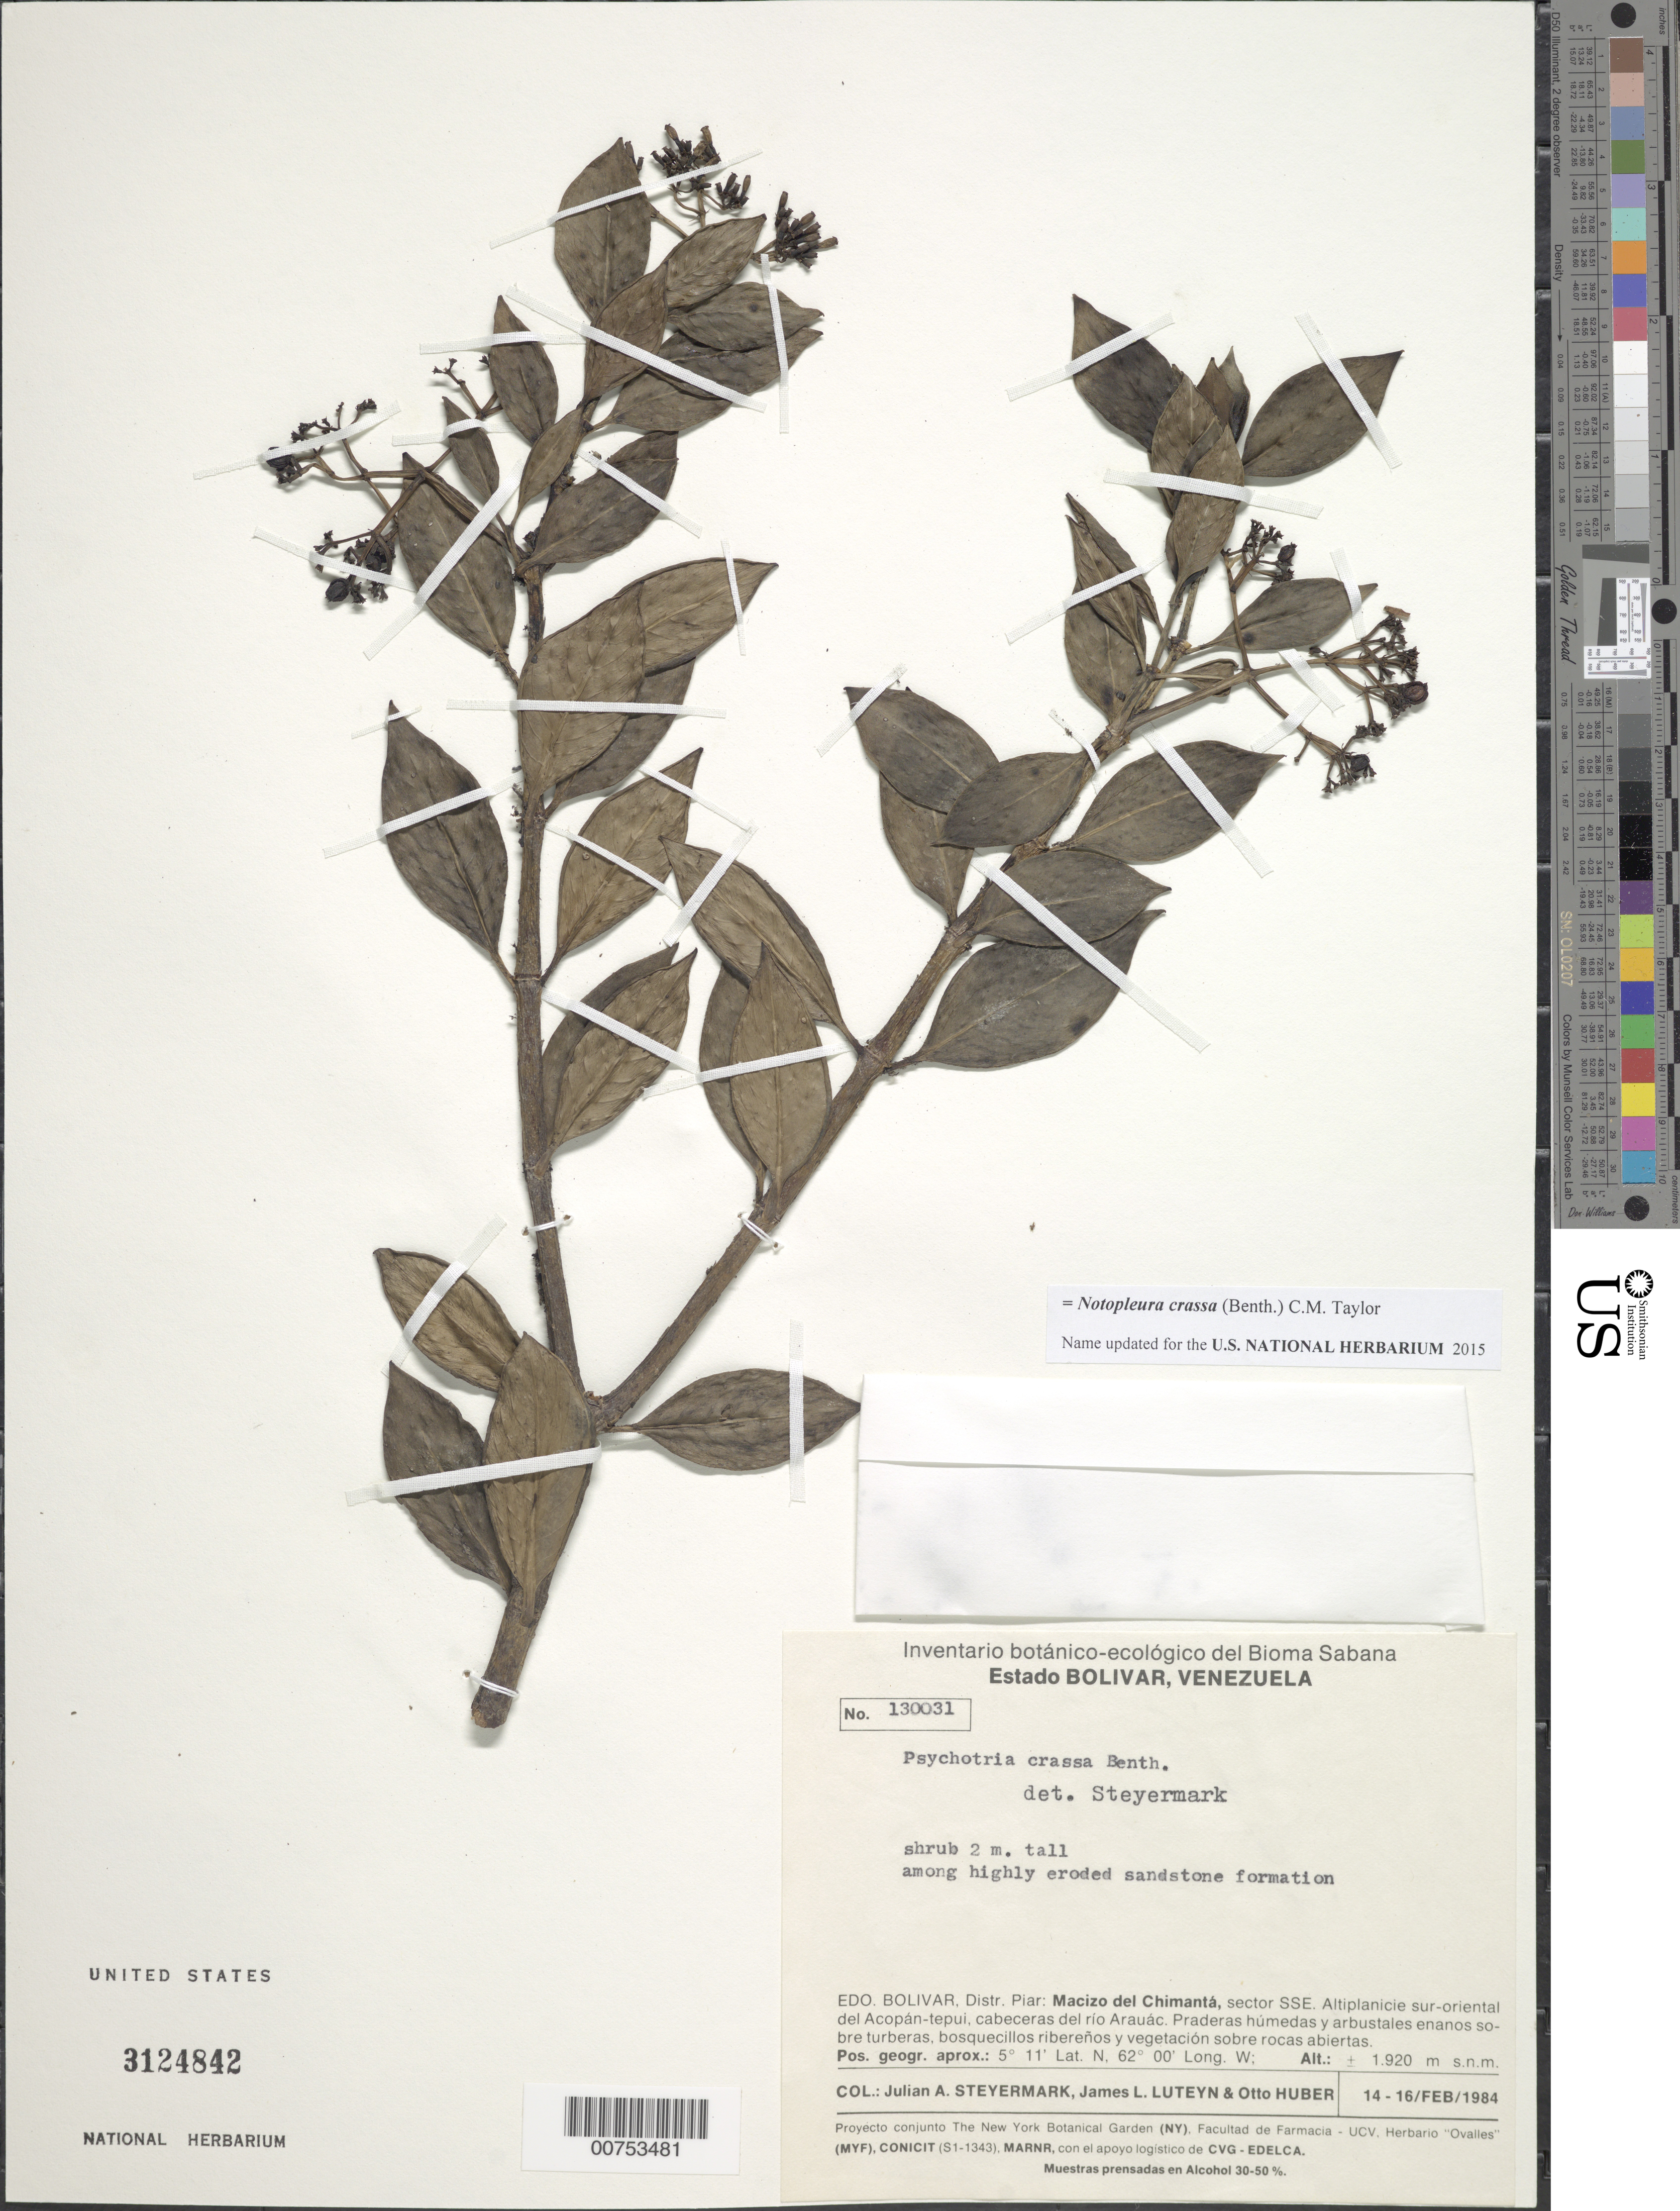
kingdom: Plantae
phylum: Tracheophyta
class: Magnoliopsida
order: Gentianales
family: Rubiaceae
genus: Psychotria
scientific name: Psychotria crassa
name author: Benth.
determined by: Steyermark, Julian A., (VEN)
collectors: J. Steyermark, J. L. Luteyn & O. Huber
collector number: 130031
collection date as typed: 14-Feb-84 to 16-Feb-84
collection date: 1984-02-14/1984-02-16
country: Venezuela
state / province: Bolívar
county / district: Piar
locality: Macizo del Chimantá, sector SSE. Altiplanicie sur-oriental del Acopán-tepuí, cabeceras del río Arauác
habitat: Among highly eroded sandstone formation; praderas húmedas y arbustales enanos sobre turberas, bosquecillos riberenos y veg sobre rocas abierta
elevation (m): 1920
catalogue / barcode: US 3124842